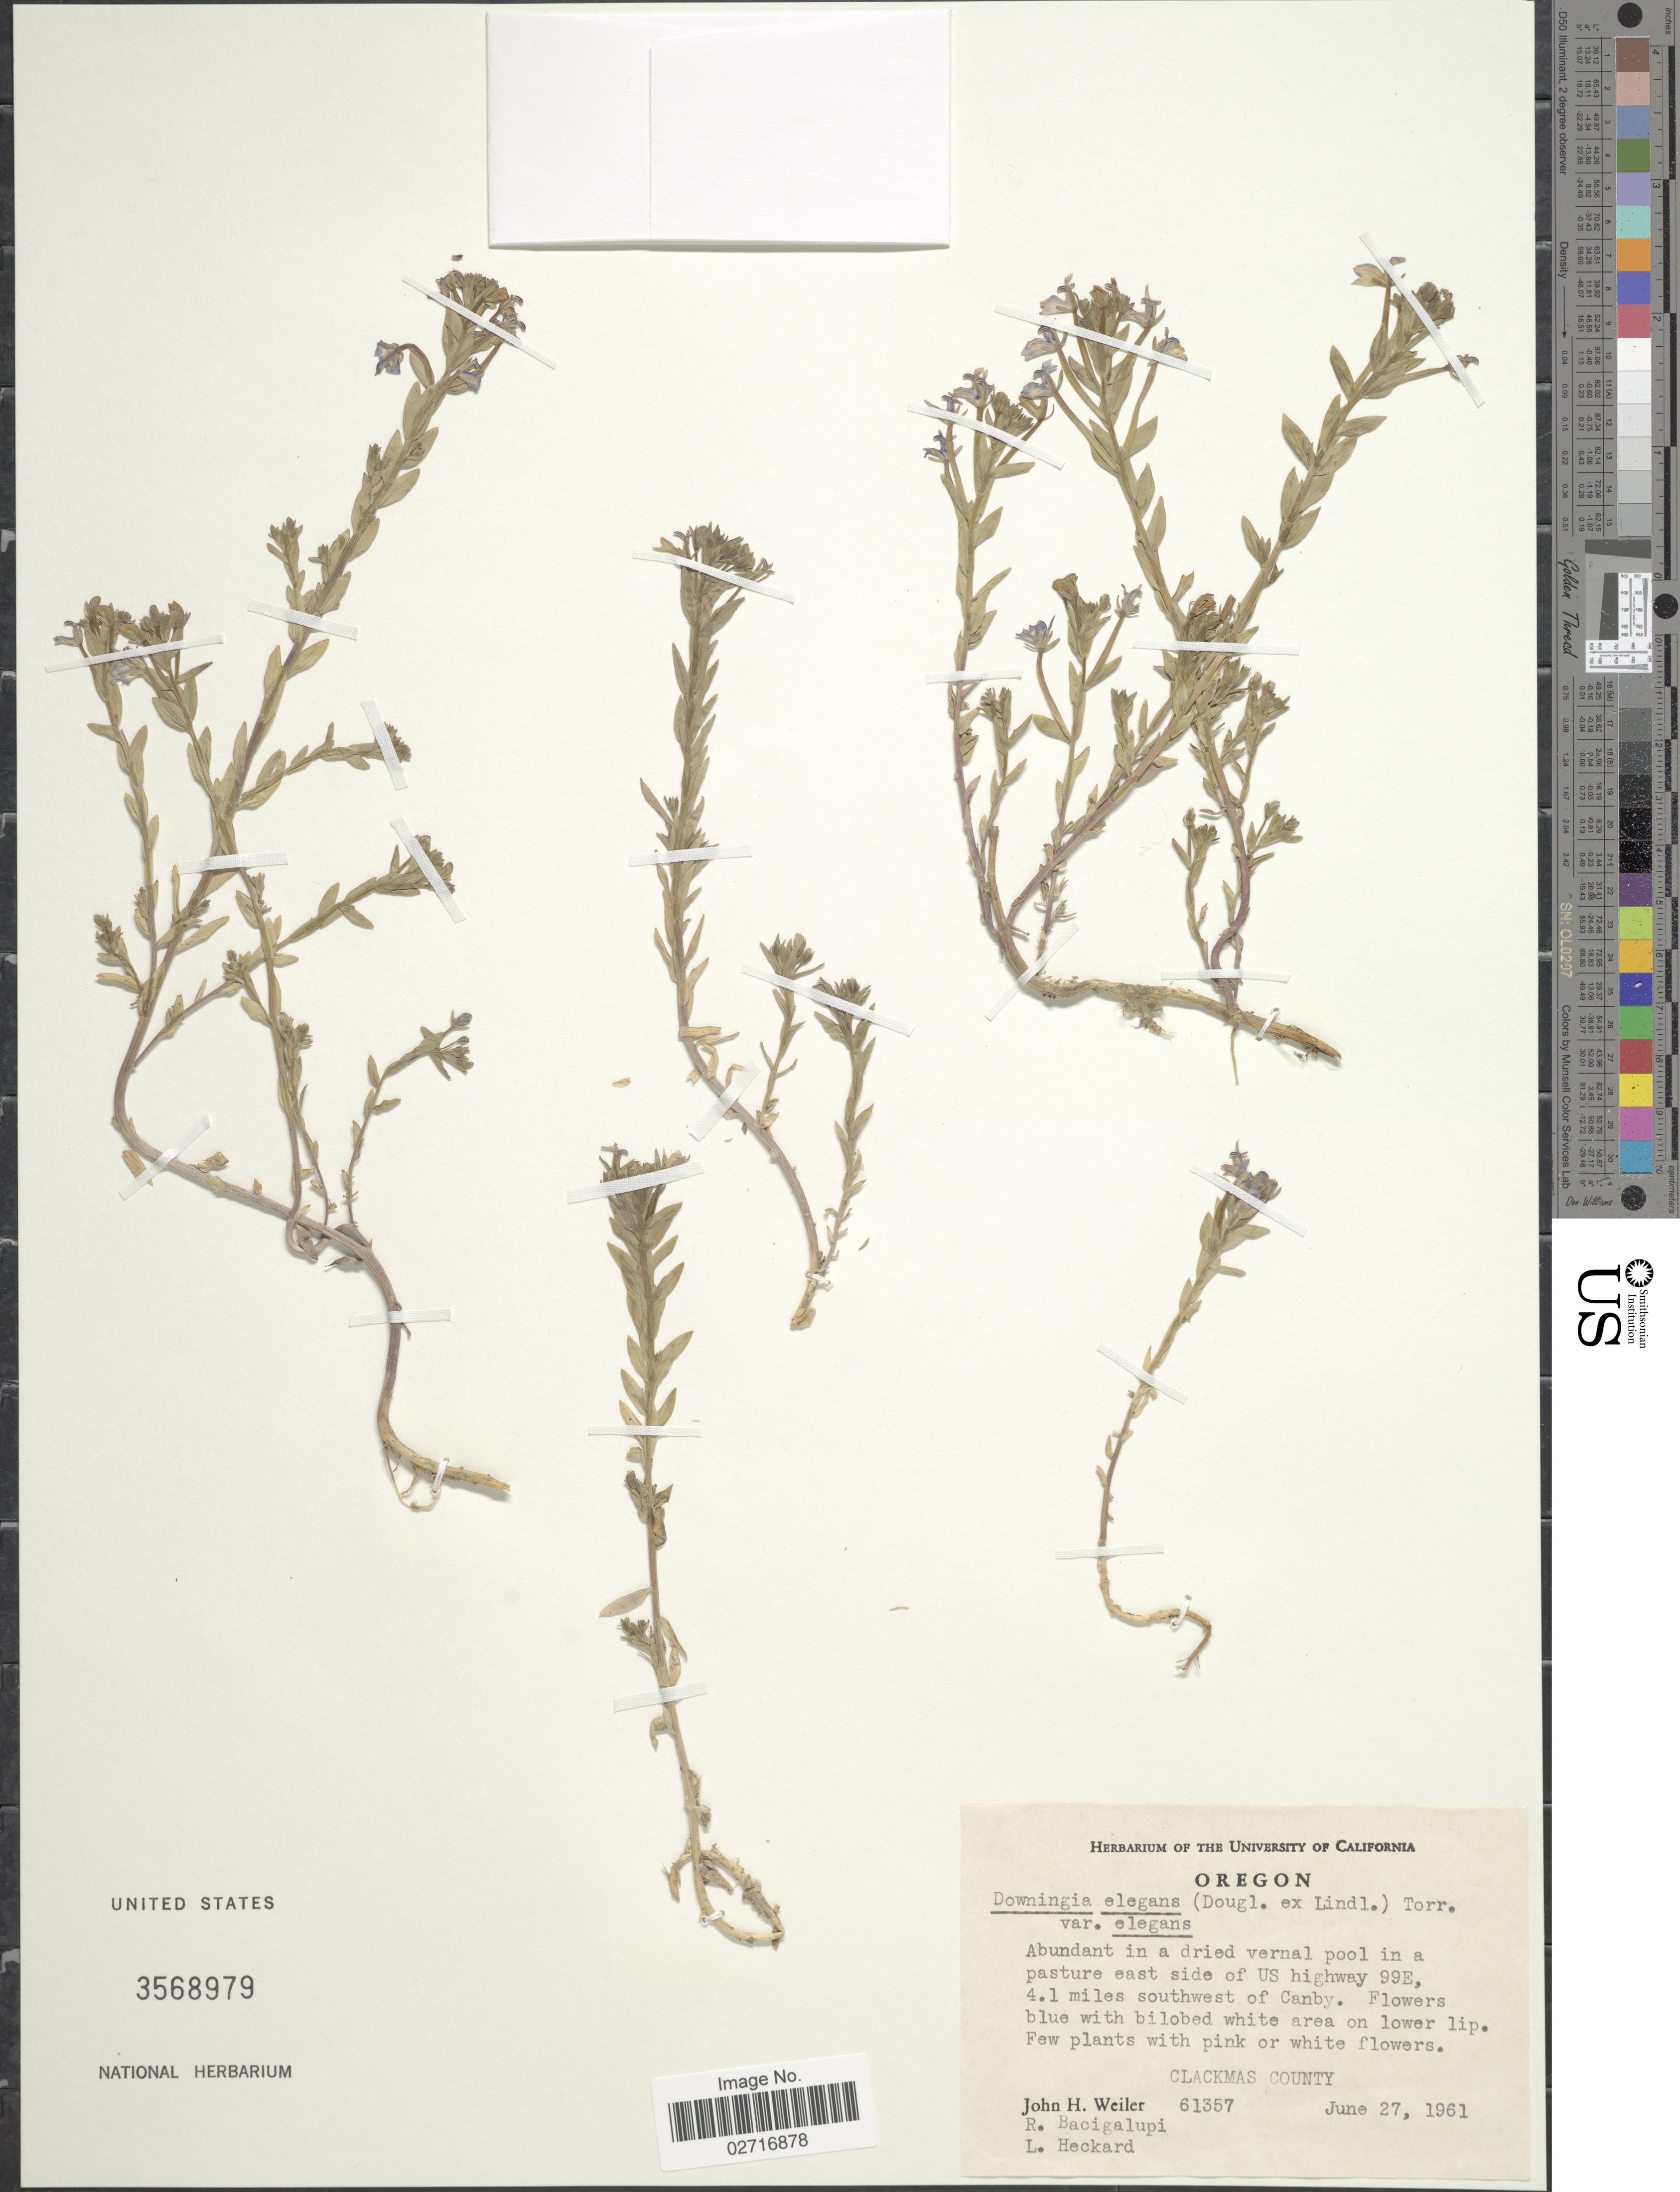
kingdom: Plantae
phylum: Tracheophyta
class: Magnoliopsida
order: Asterales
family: Campanulaceae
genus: Downingia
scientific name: Downingia elegans var. elegans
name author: (Douglas ex Lindl.) Torr. ex A. Gray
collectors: J. H. Weiler, R. Bacigalupi & L. R. Heckard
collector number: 61357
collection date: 1961-06-27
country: United States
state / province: Oregon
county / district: Clackamas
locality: Abundant in a dried vernal pool in a pasture east side of US highway 99E, 4.1 miles southwest of Canby, Clackmas County.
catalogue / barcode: US 3568979